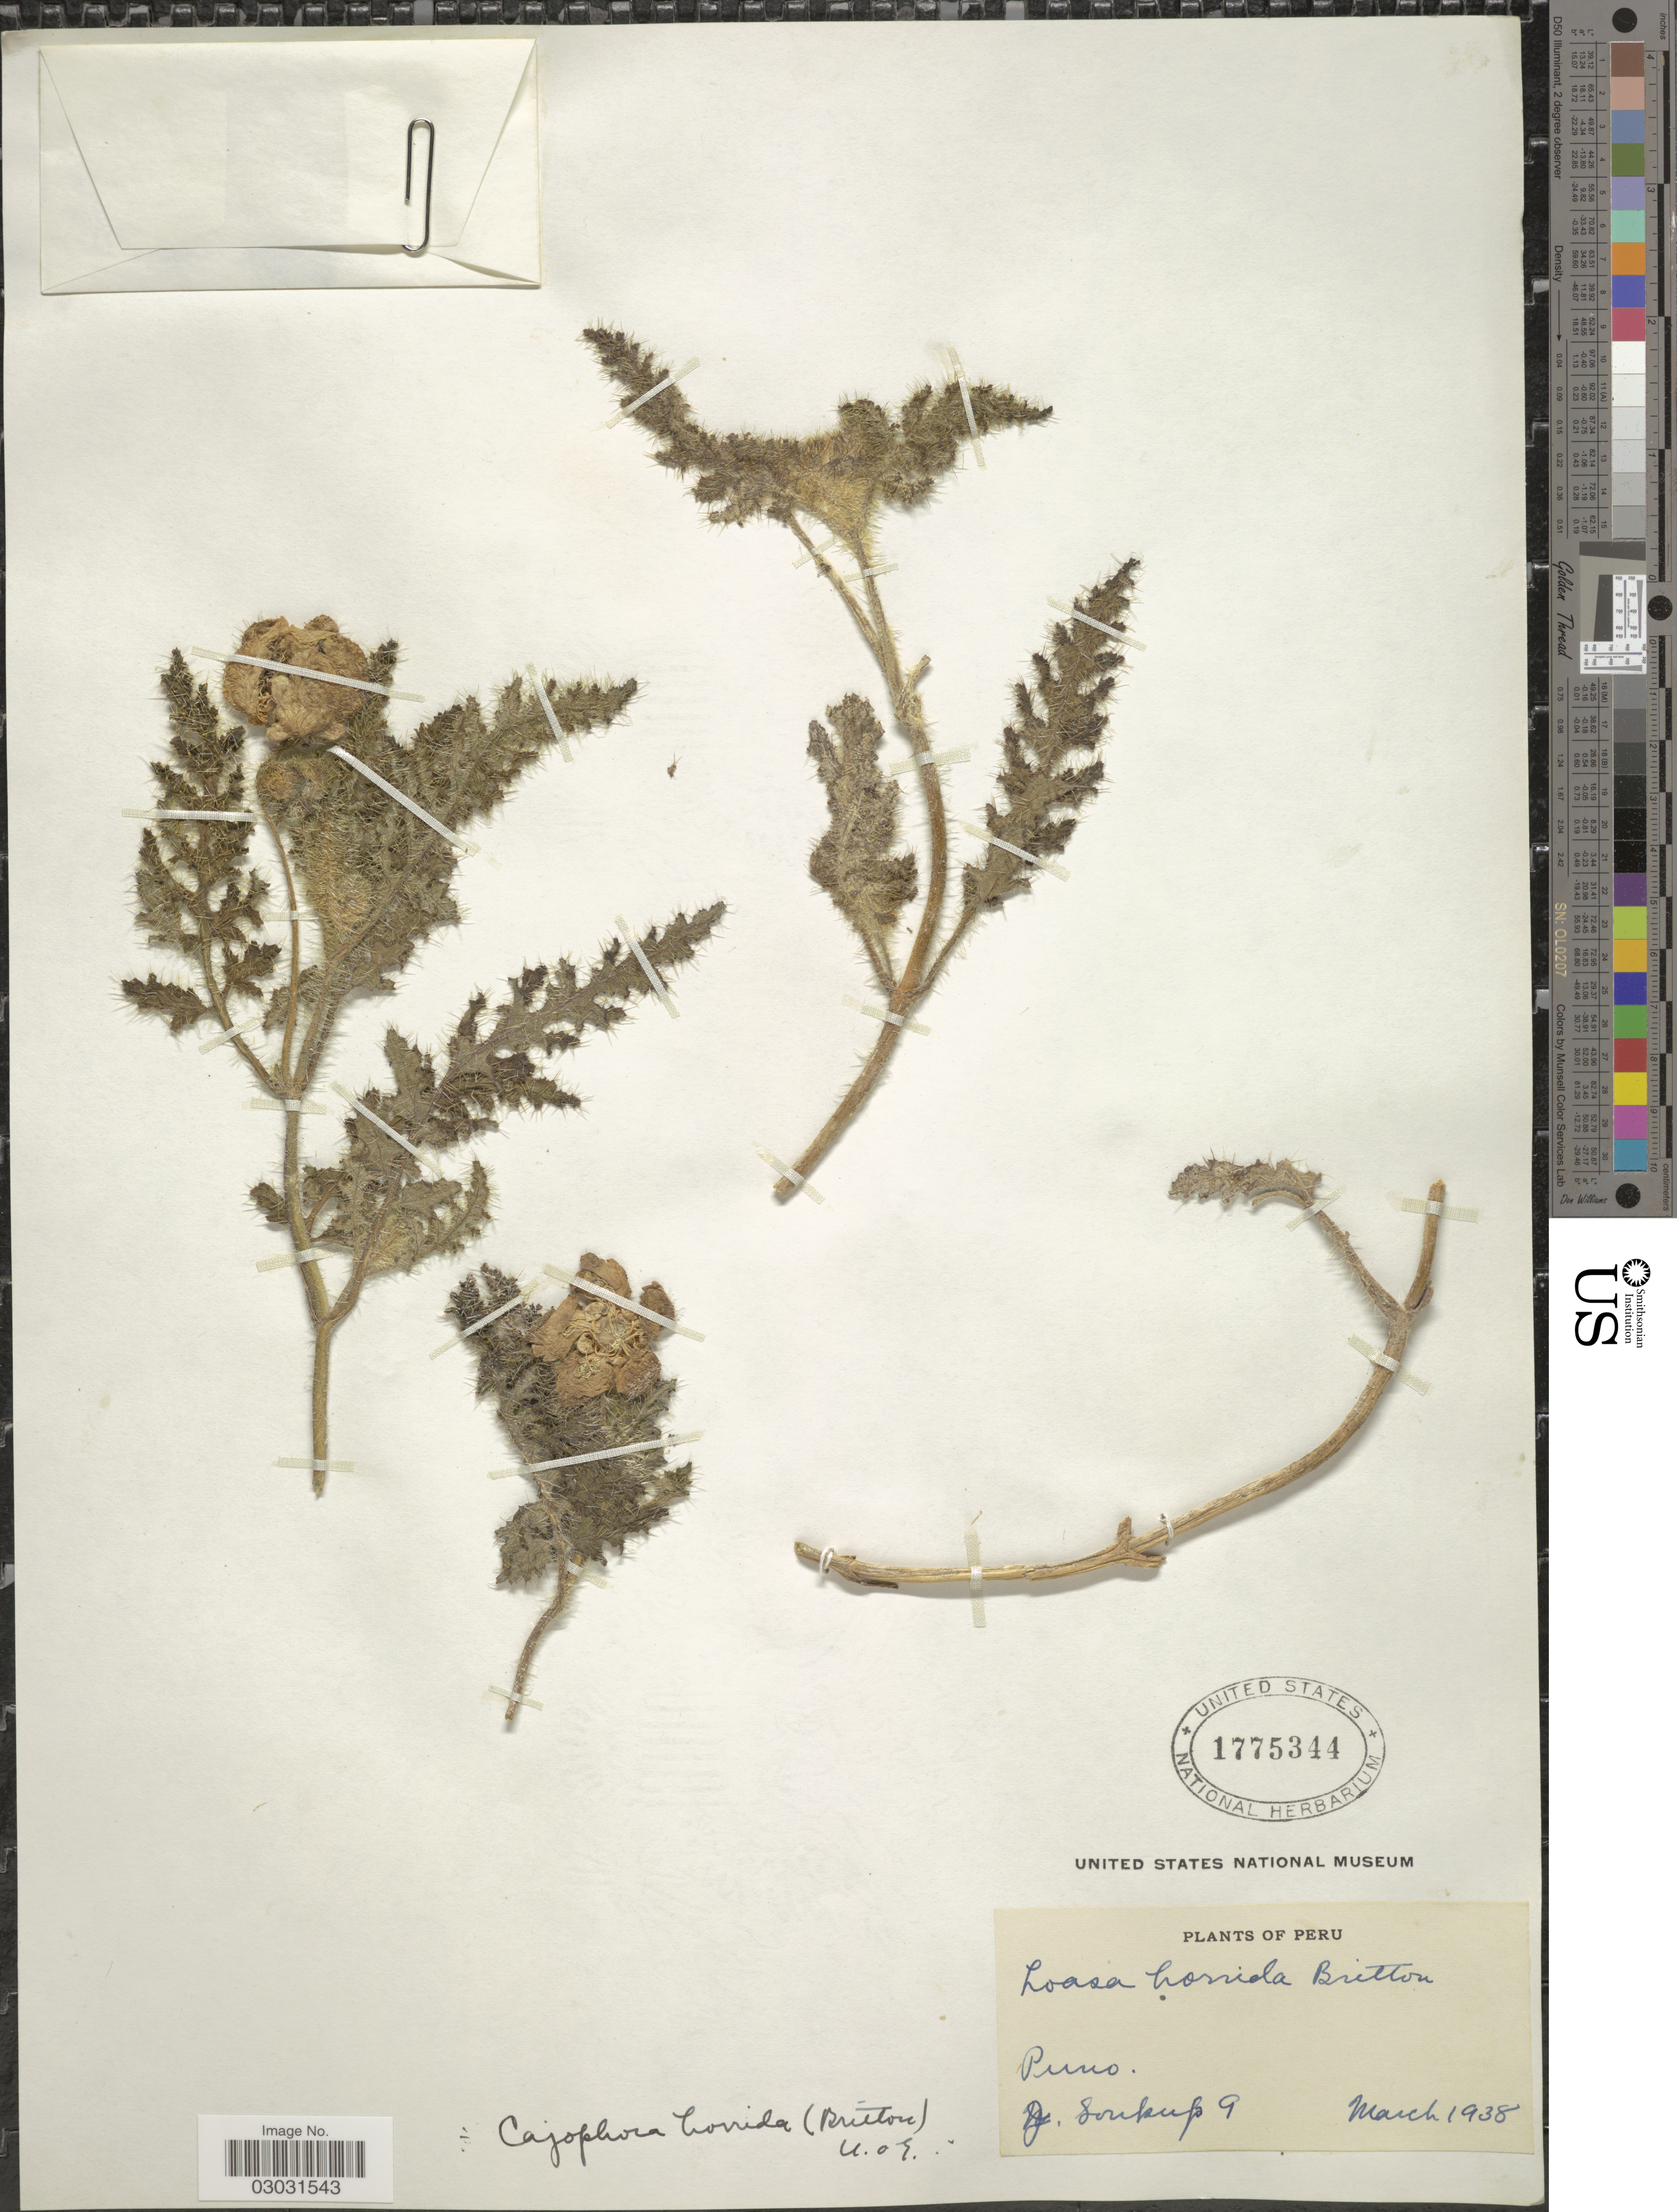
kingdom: Plantae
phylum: Tracheophyta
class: Magnoliopsida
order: Cornales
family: Loasaceae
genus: Caiophora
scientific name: Caiophora chuquitensis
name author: (Meyen) Urb. & Gilg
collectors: J. Soukup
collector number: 9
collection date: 1938-03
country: Peru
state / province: Puno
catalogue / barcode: US 1775344